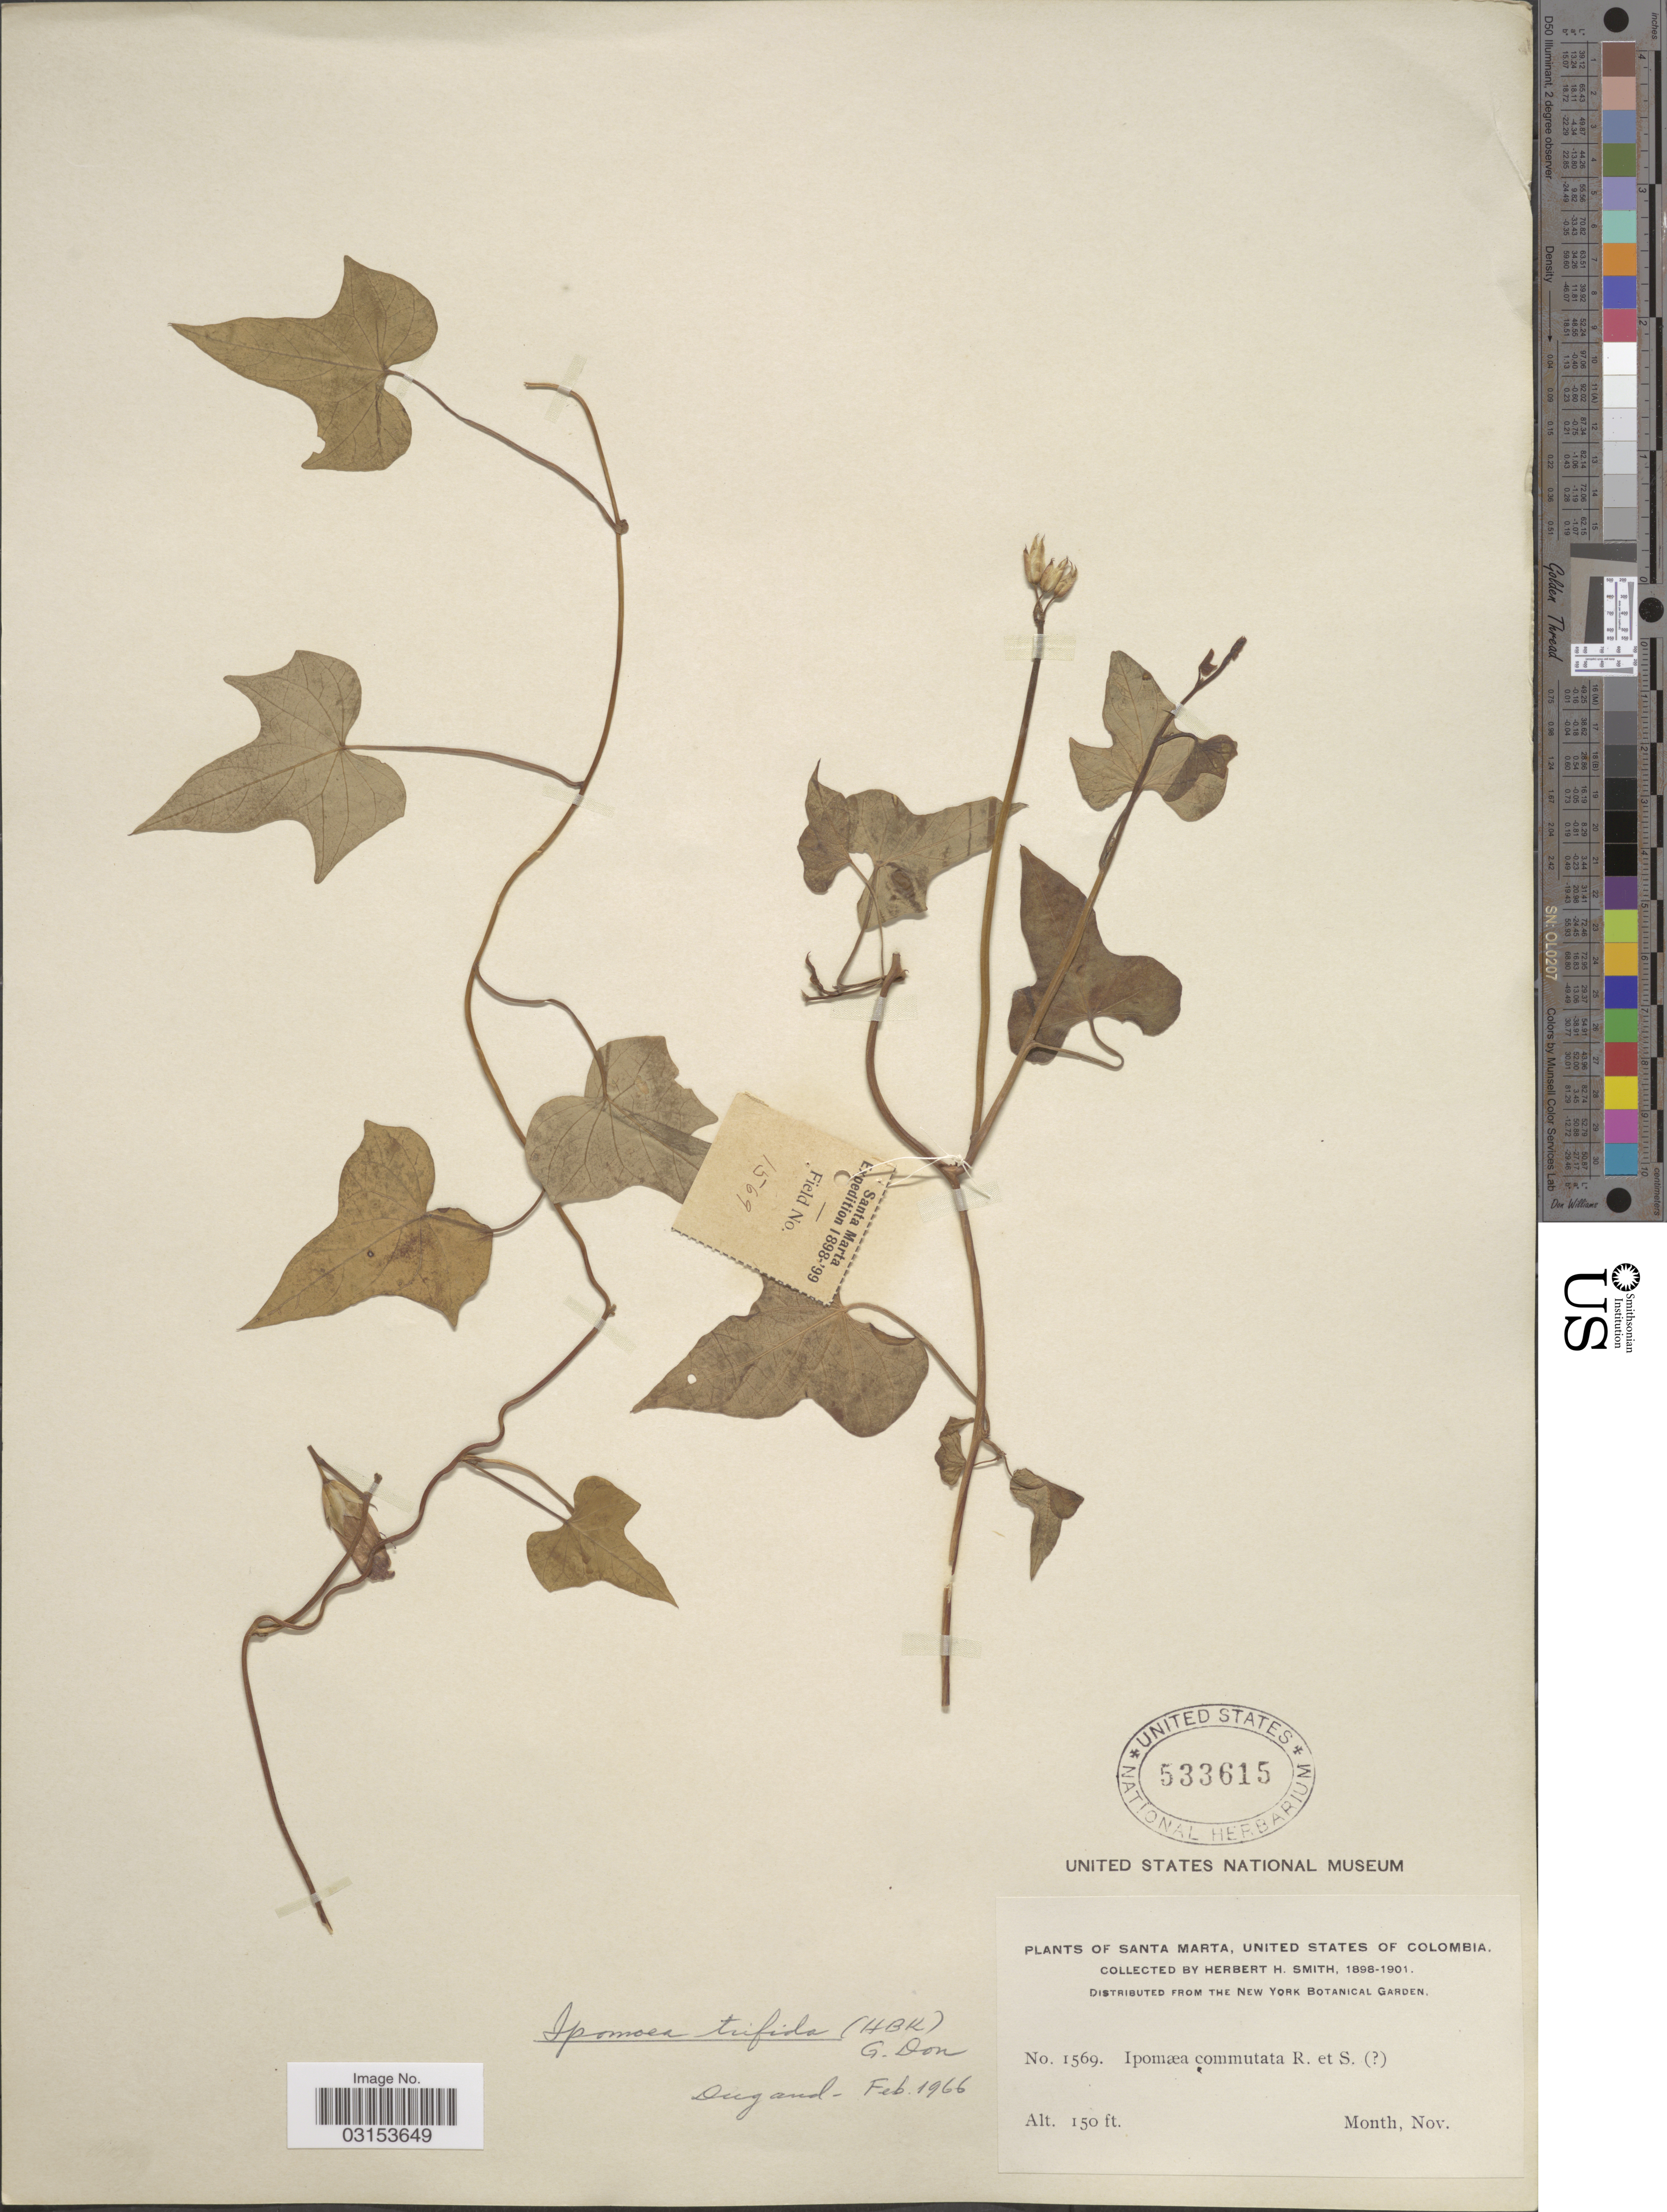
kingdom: Plantae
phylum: Tracheophyta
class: Magnoliopsida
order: Solanales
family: Convolvulaceae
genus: Ipomoea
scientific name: Ipomoea trifida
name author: (Kunth) G. Don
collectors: Herbert H. Smith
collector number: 1569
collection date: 1898-11/1901-11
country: Colombia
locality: Santa Marta, United States of Colombia.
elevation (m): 46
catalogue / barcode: US 533615